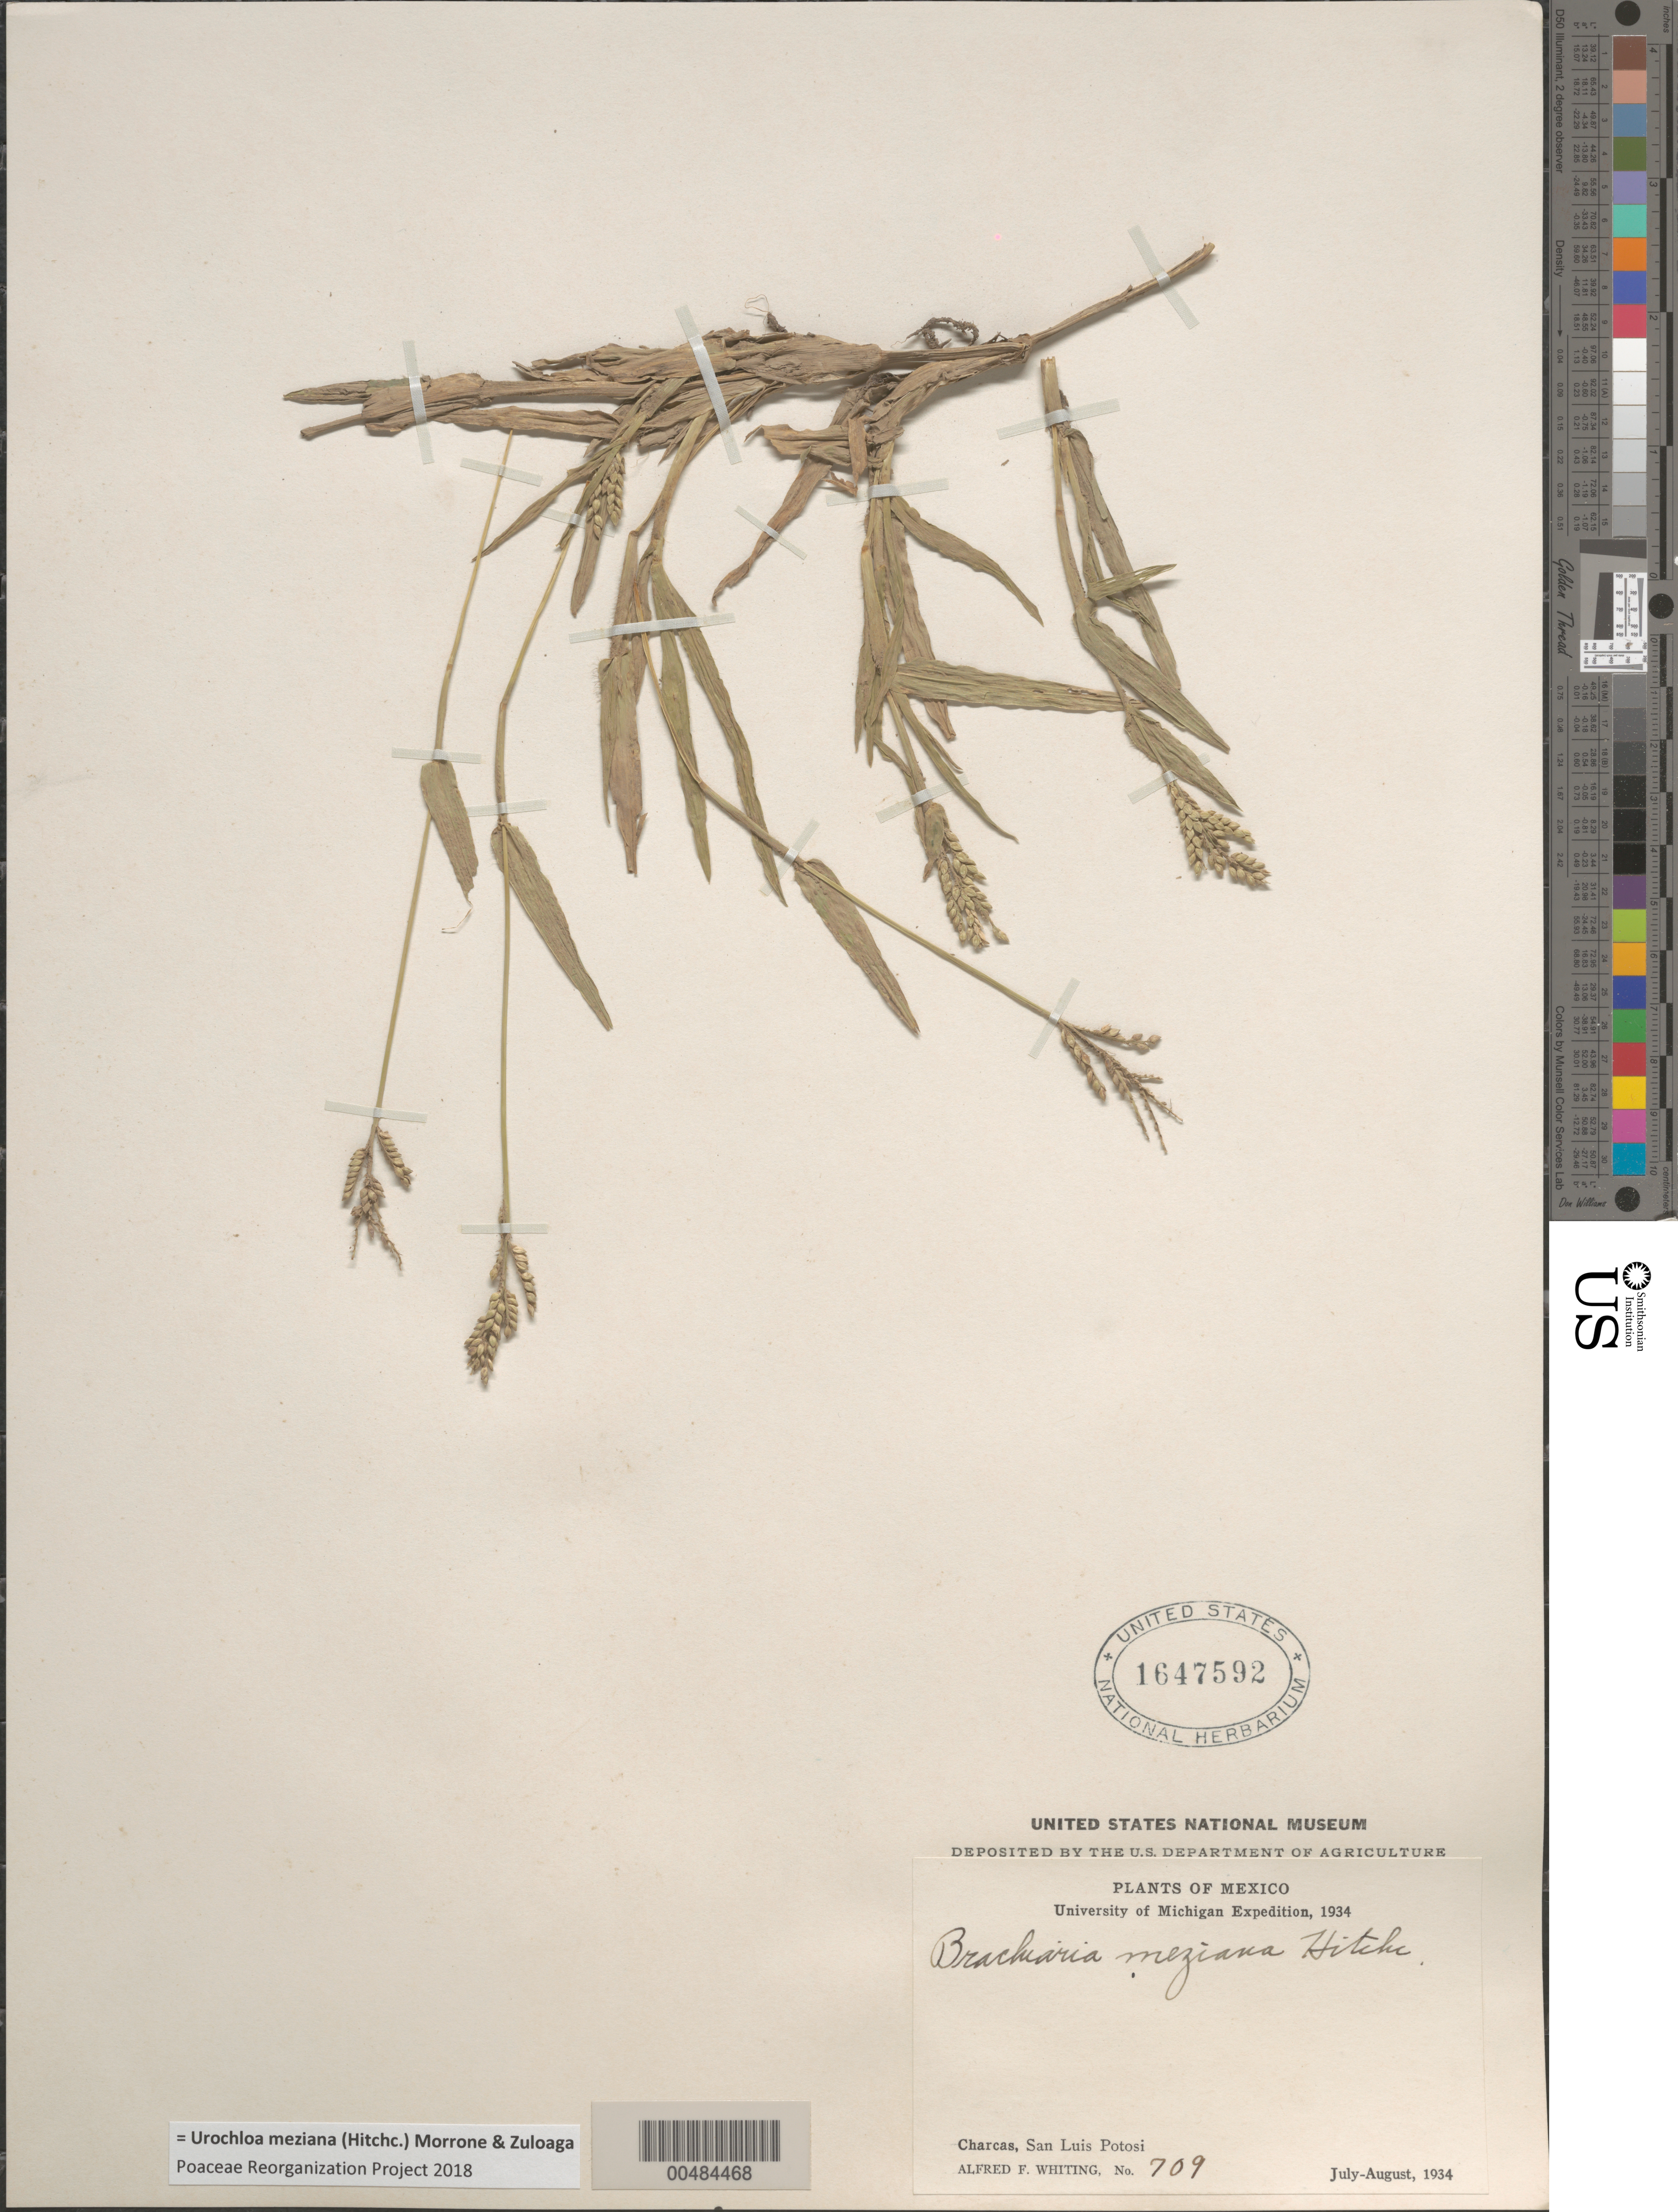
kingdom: Plantae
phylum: Tracheophyta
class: Liliopsida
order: Poales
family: Poaceae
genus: Brachiaria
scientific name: Brachiaria meziana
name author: Hitchc.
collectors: A. F. Whiting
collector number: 709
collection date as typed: Jul 1934 to Aug 1934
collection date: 1934-07/1934-08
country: Mexico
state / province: San Luis Potosi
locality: Charcas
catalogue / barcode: US 1647592